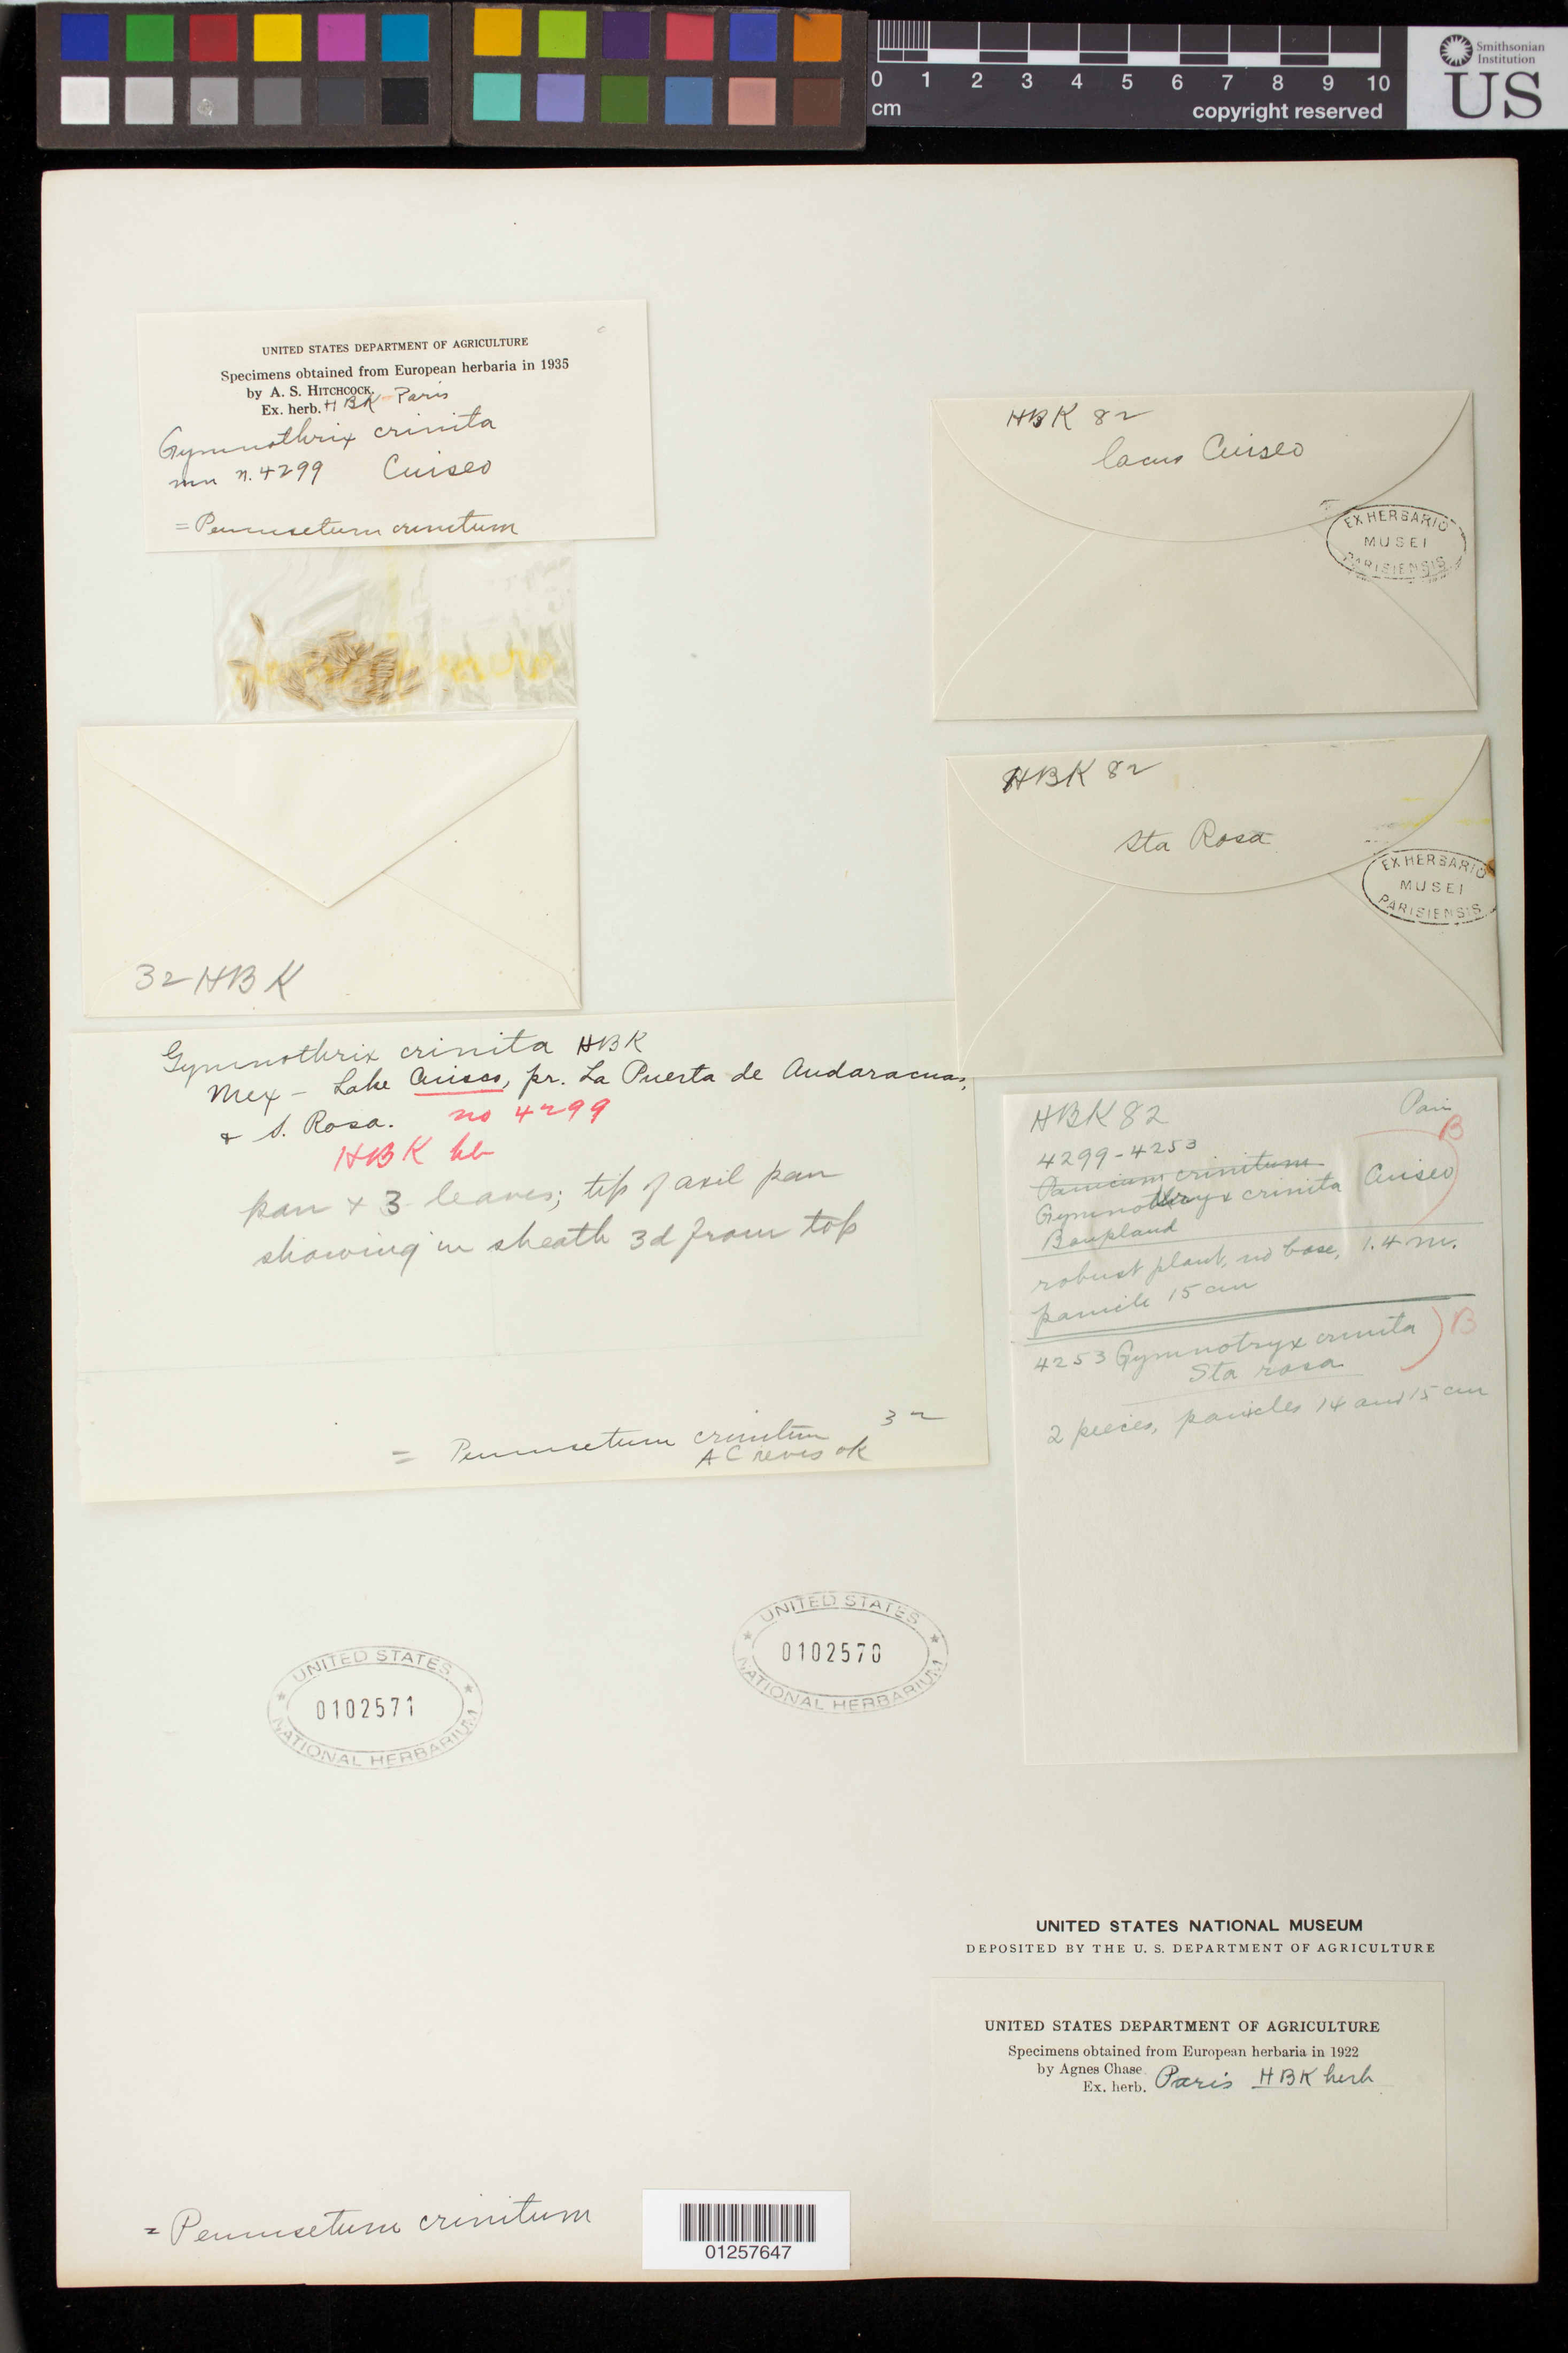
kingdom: Plantae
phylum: Tracheophyta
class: Liliopsida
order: Poales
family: Poaceae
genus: Gymnotrix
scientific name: Gymnotrix crinita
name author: Kunth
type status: Isosyntype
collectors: F. W. Humboldt & A. J. A. Bonpland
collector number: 4299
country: Mexico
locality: Lake Cuitzeo.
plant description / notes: Fragmentary material of type specimen ex herb. H.B.K. (Paris). Several confusing elements mounted on same sheet.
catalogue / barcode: US 102571